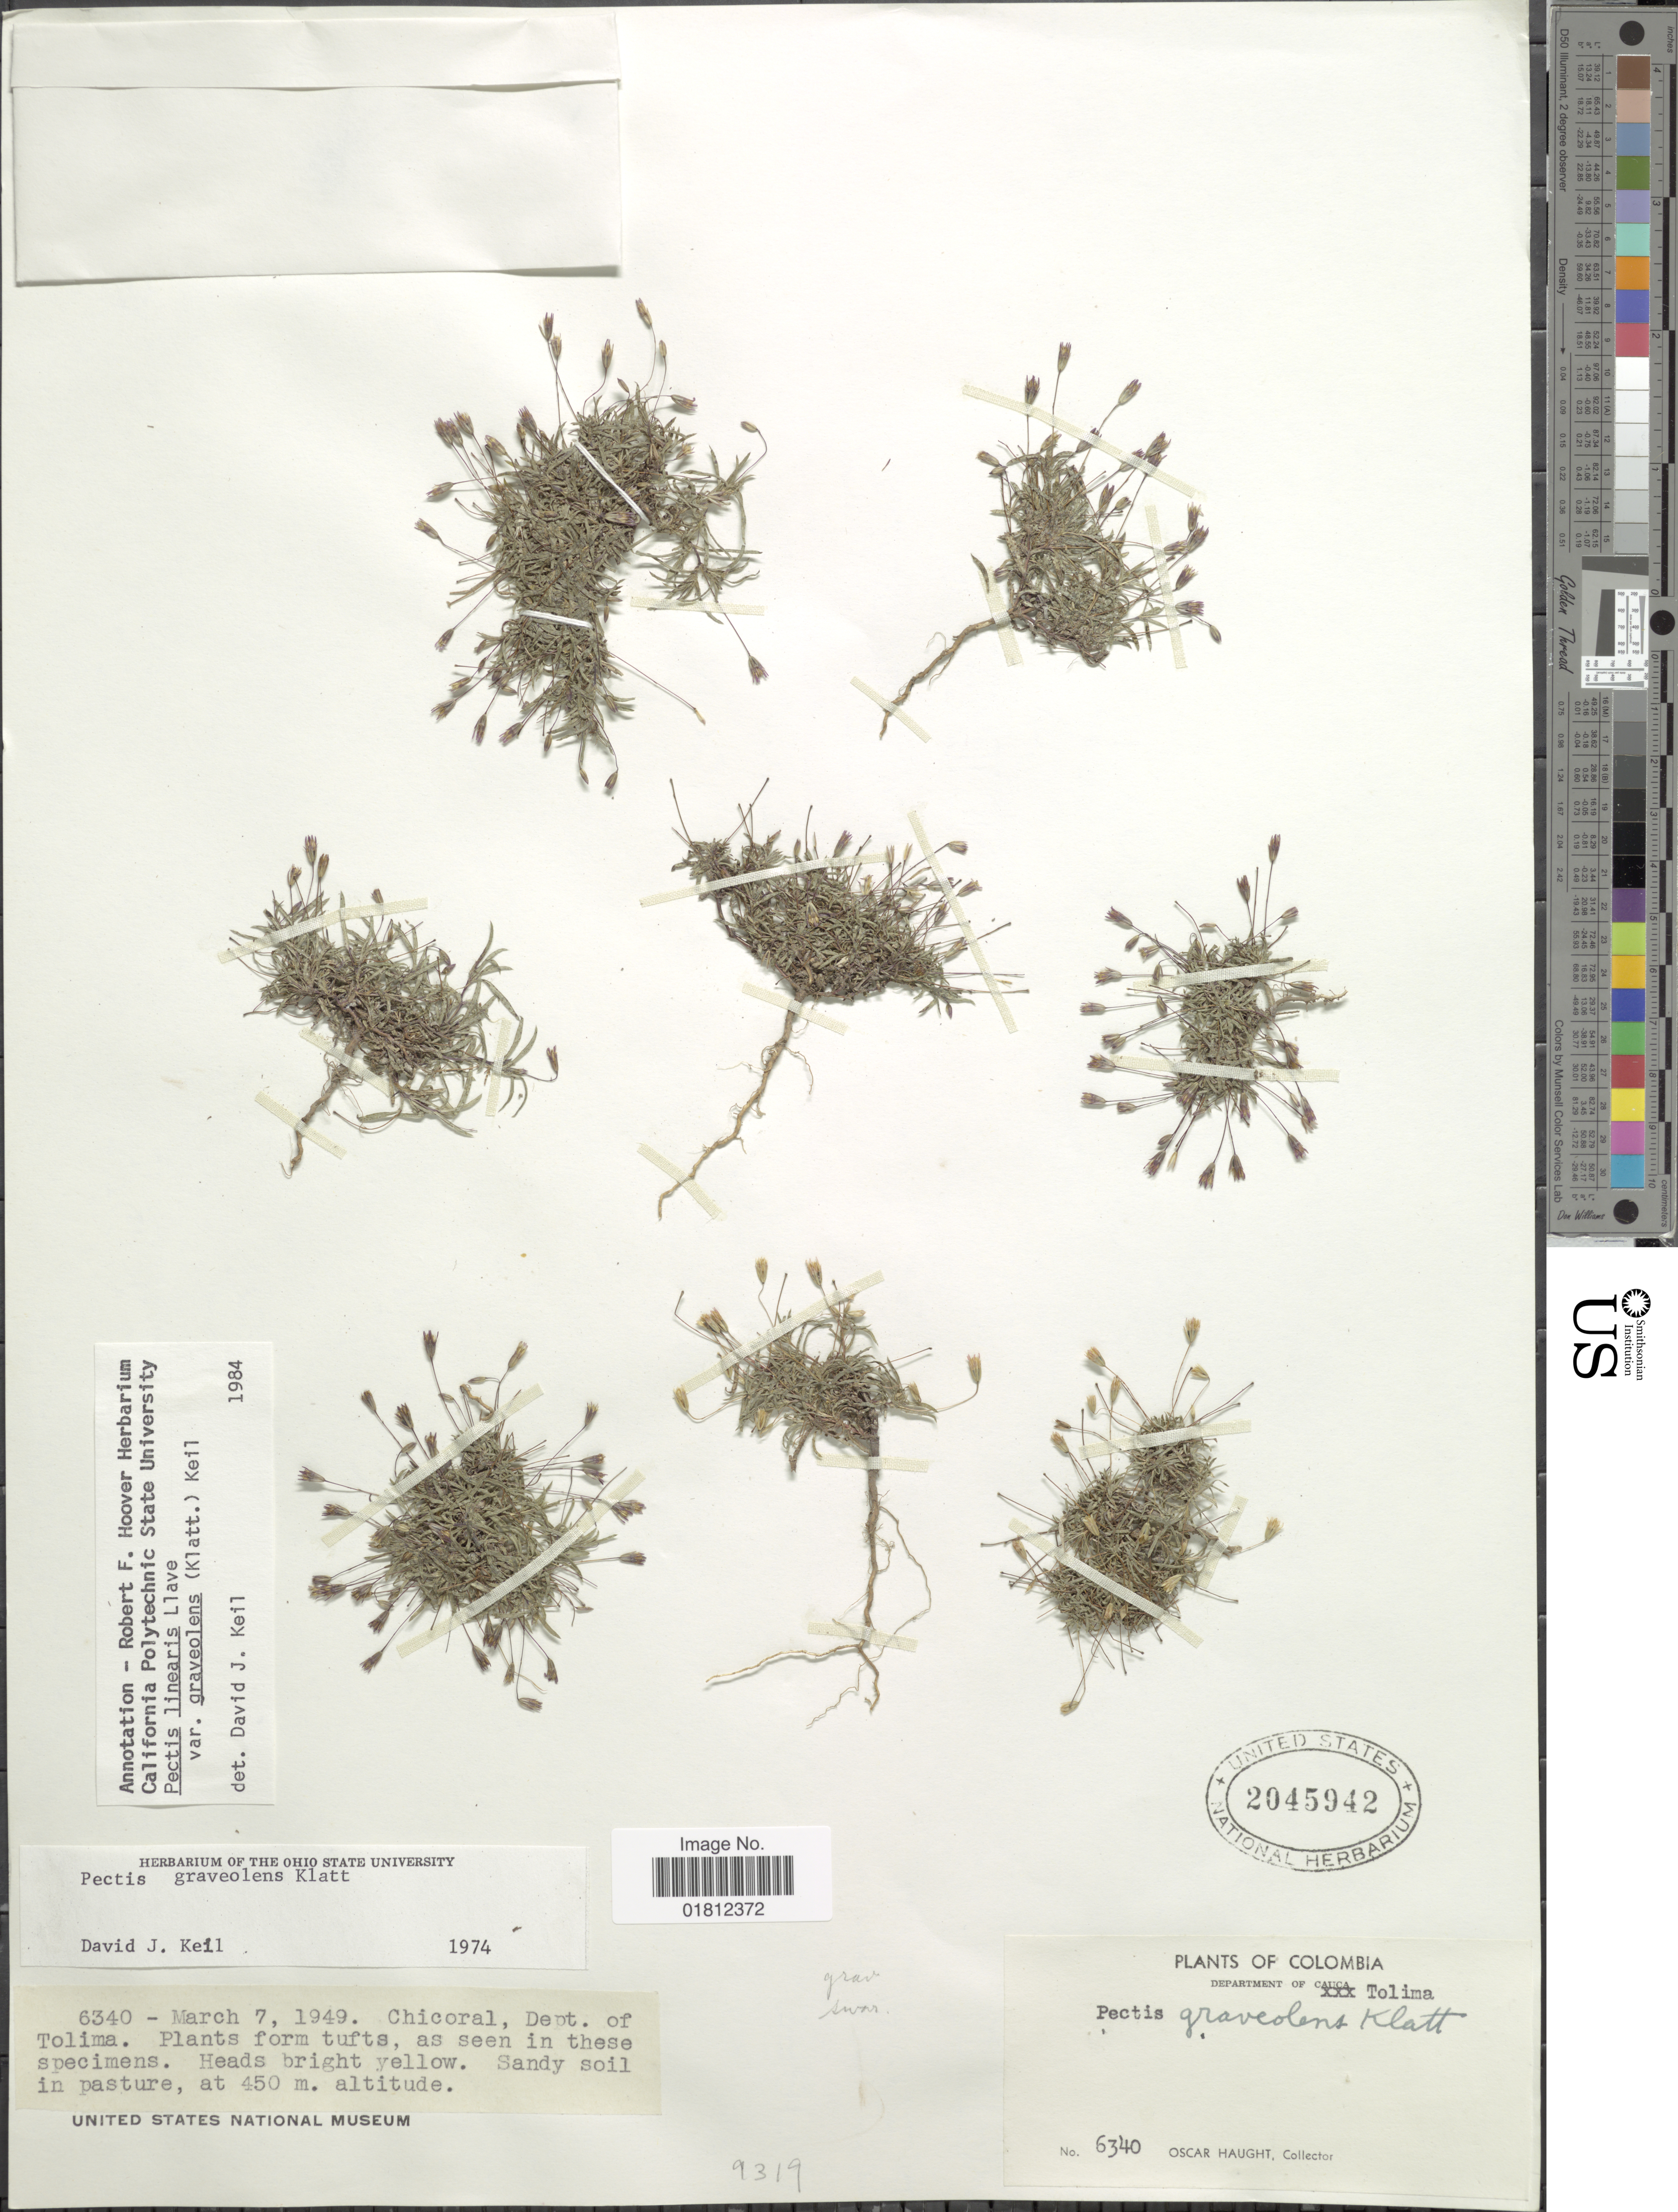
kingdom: Plantae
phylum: Tracheophyta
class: Magnoliopsida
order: Asterales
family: Asteraceae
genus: Pectis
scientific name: Pectis linearis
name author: La Llave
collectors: O. L. Haught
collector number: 6340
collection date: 1949-03-07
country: Colombia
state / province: Tolima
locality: Chicoral, sandy soil in pasture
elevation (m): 450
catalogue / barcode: US 2045942